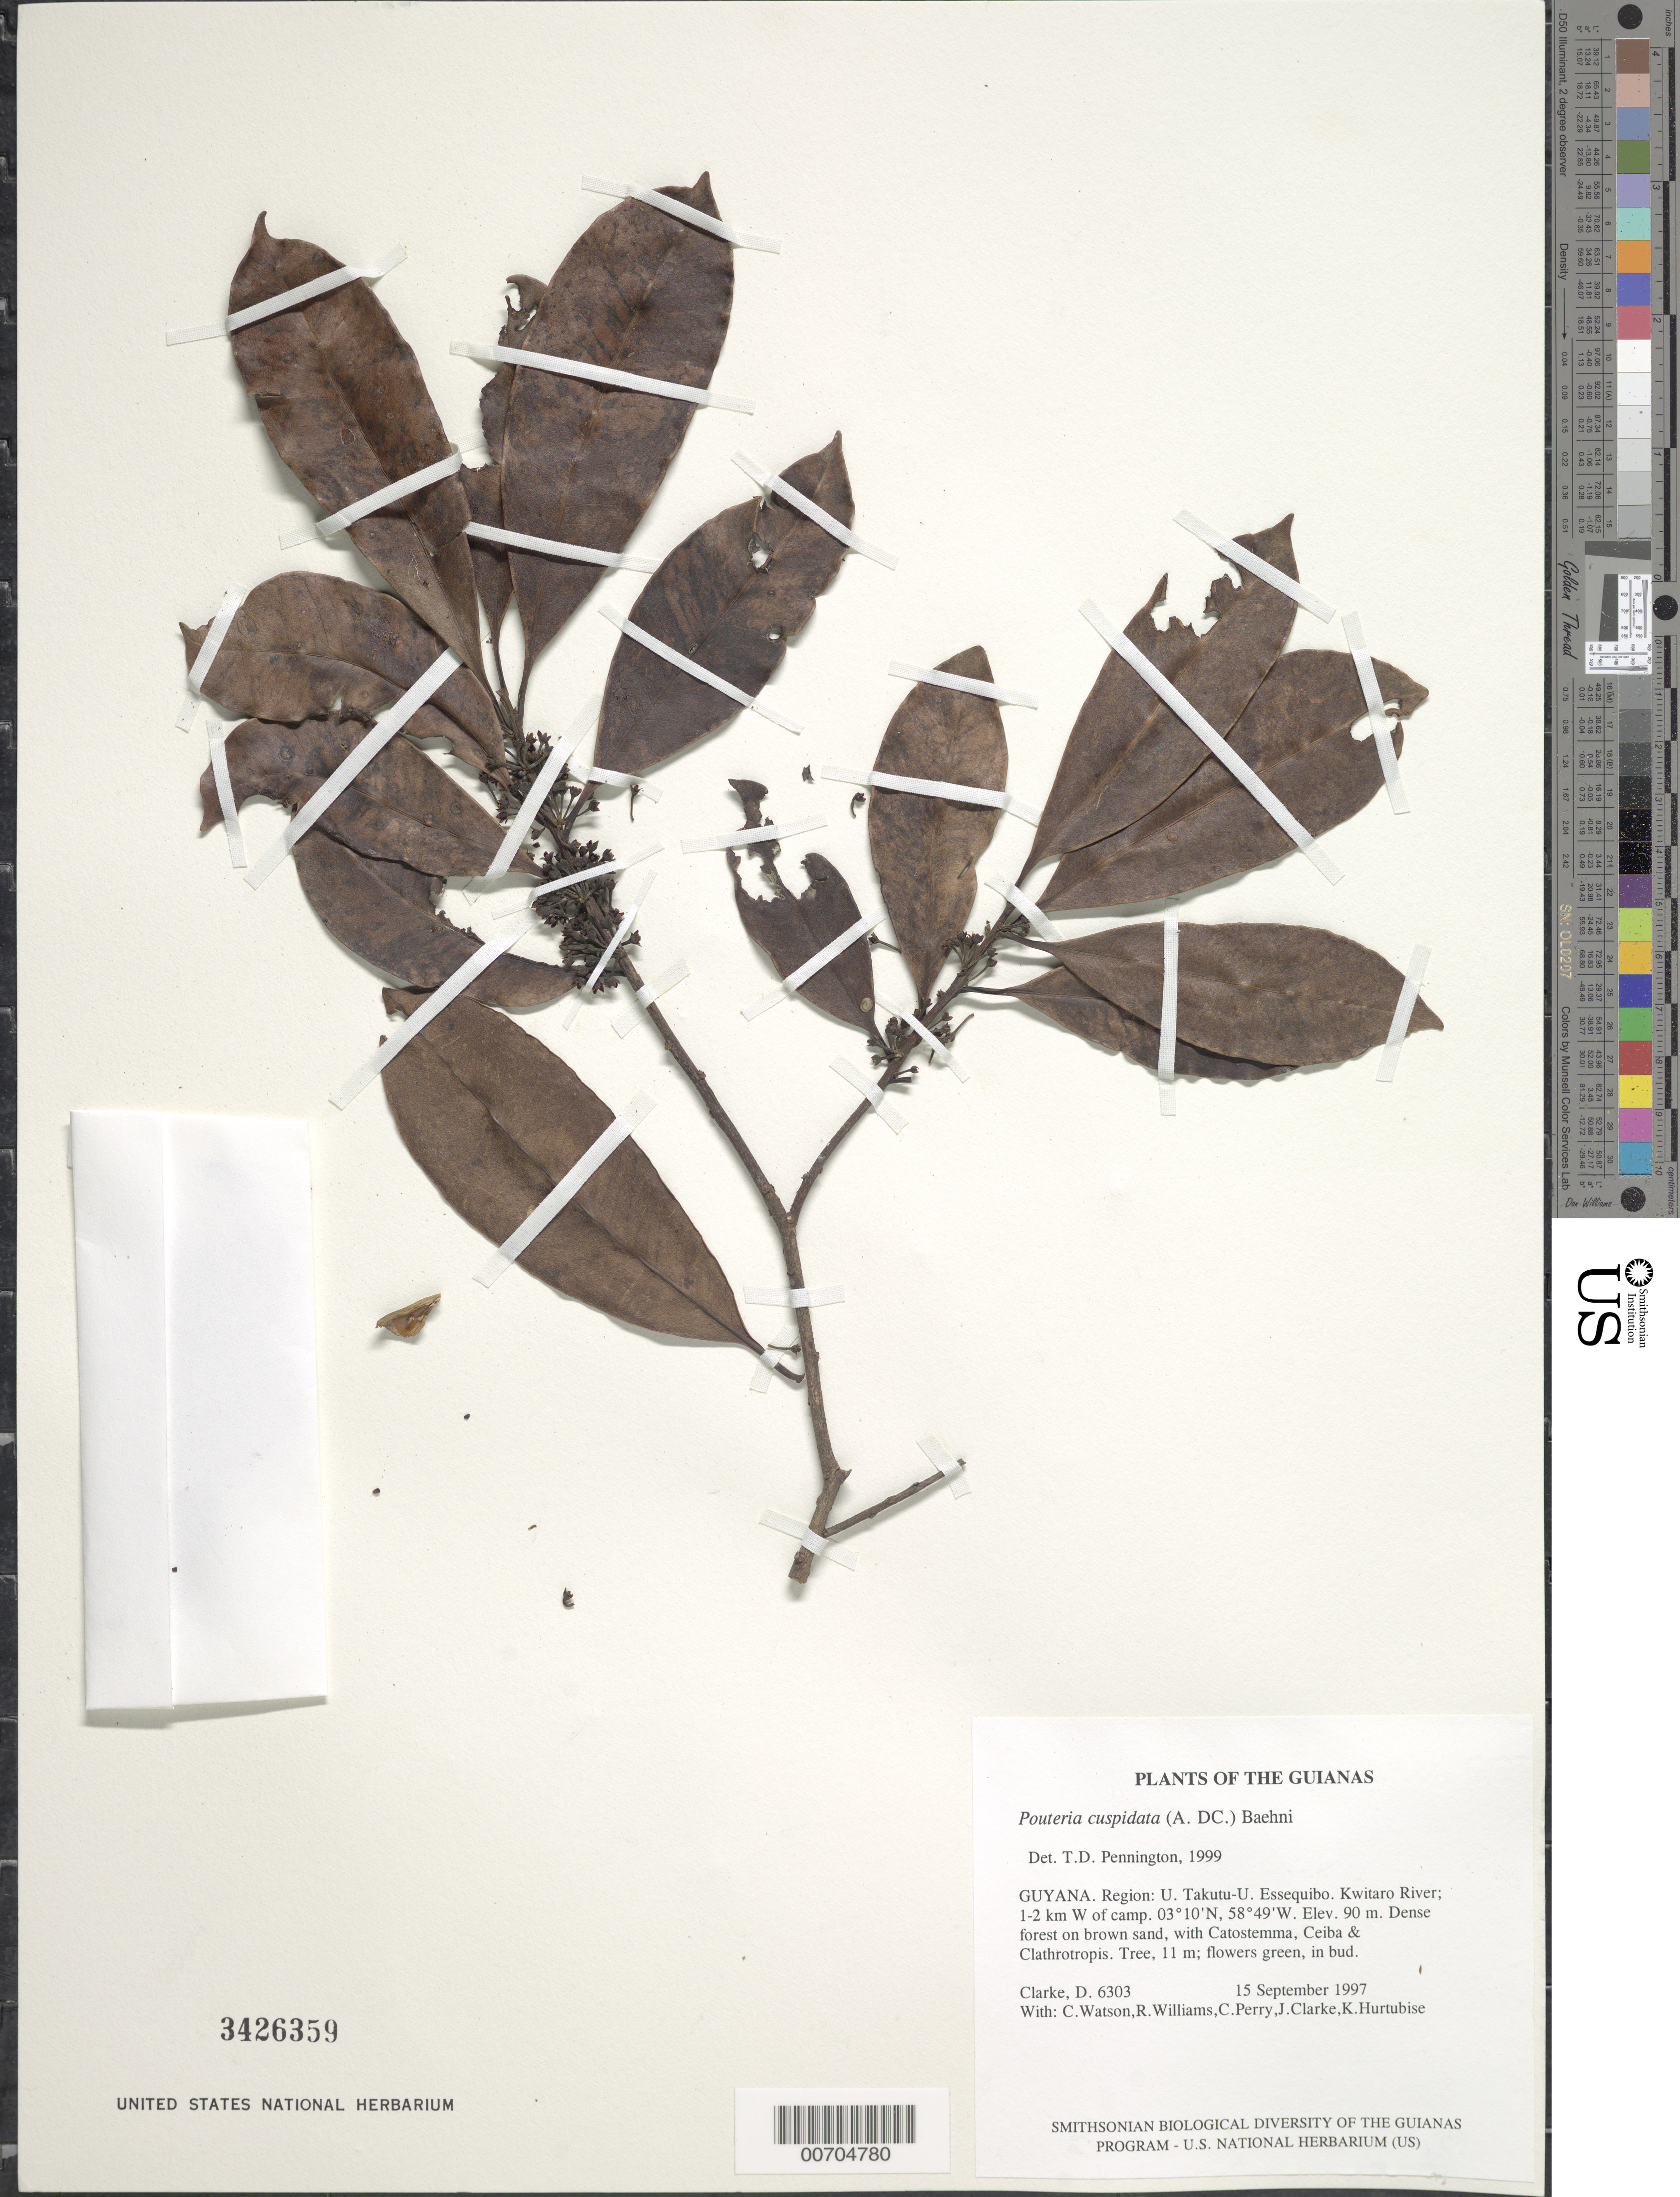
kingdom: Plantae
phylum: Tracheophyta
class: Magnoliopsida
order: Ericales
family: Sapotaceae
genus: Pouteria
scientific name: Pouteria cuspidata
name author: (A. DC.) Baehni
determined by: Pennington, T. D., (K)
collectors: H. D. Clarke, C. Watson, R. Williams, C. Perry, J. Clarke & K. Hurtubise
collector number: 6303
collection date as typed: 15 September 1997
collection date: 1997-09-15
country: Guyana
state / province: U. Takutu-U. Essequibo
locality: Kwitaro River; 1-2 km W of camp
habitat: Dense forest on brown sand, with Catostemma, Ceiba & Clathrotropis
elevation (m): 90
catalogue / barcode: US 3426359